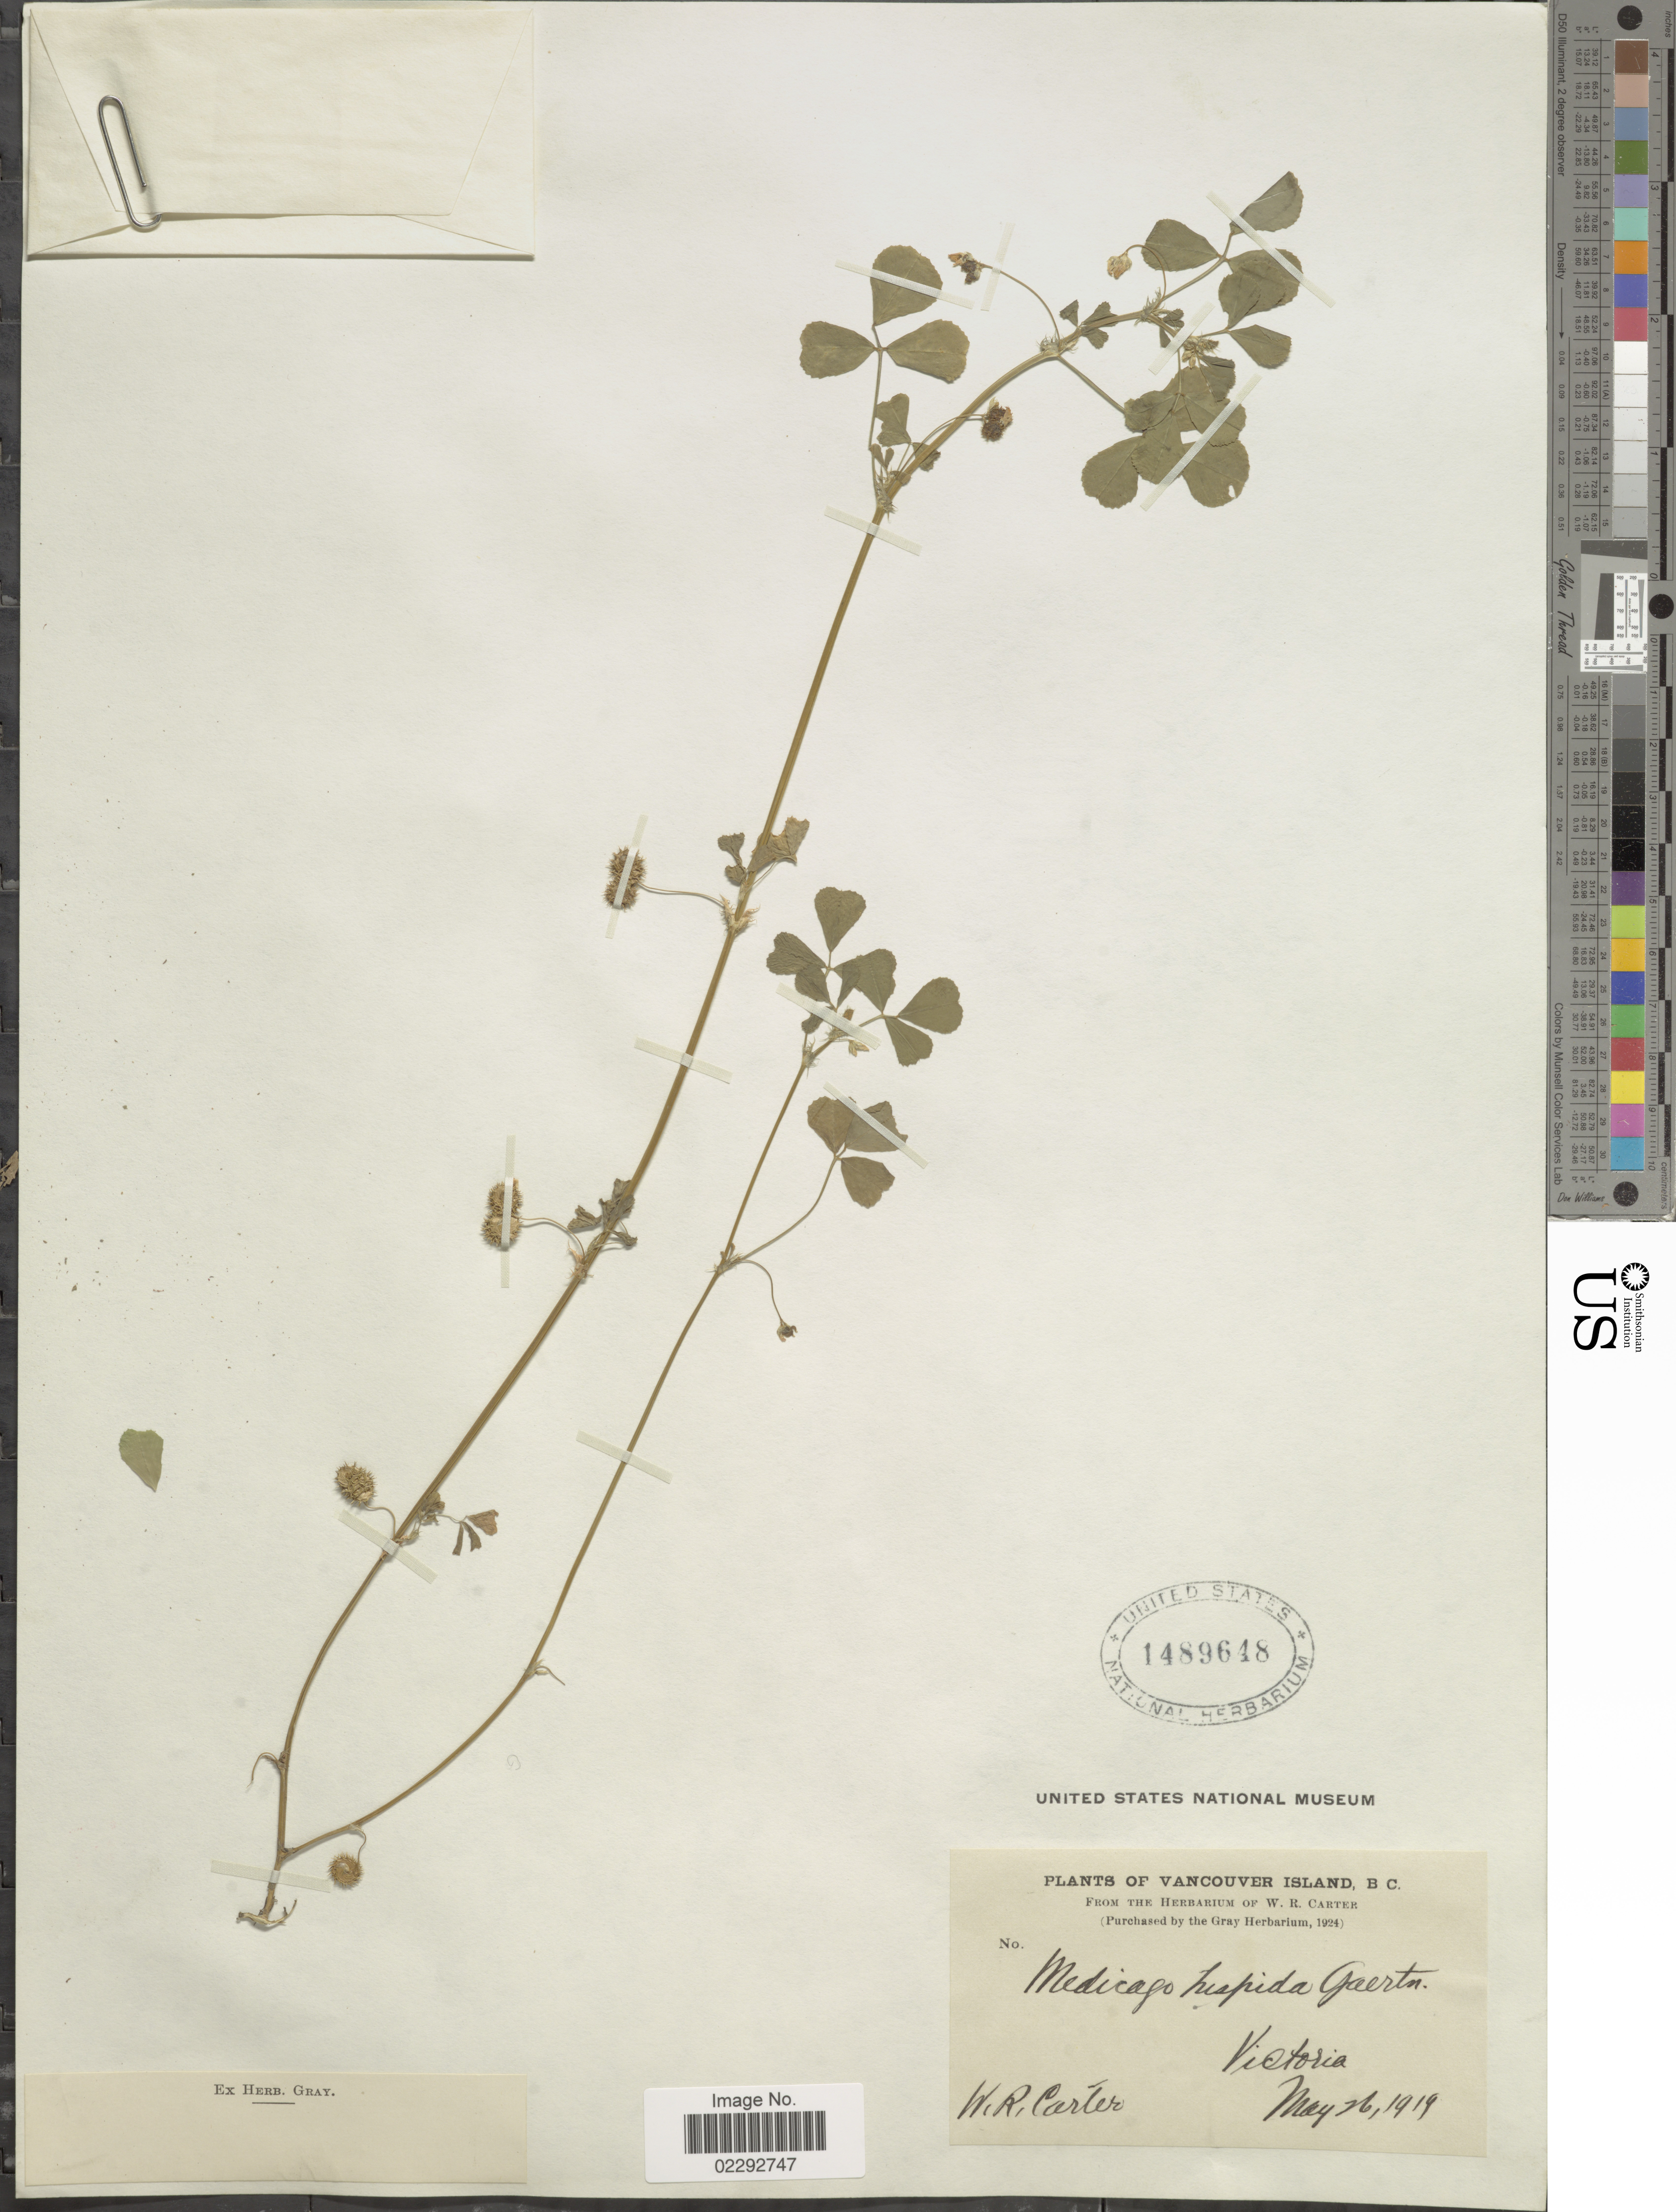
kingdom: Plantae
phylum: Tracheophyta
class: Magnoliopsida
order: Fabales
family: Fabaceae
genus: Medicago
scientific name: Medicago hispida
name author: Gaertn.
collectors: W. R. Carter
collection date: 1919-05-26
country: Canada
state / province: British Columbia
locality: Vancouver Island. Victoria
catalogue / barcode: US 1489648